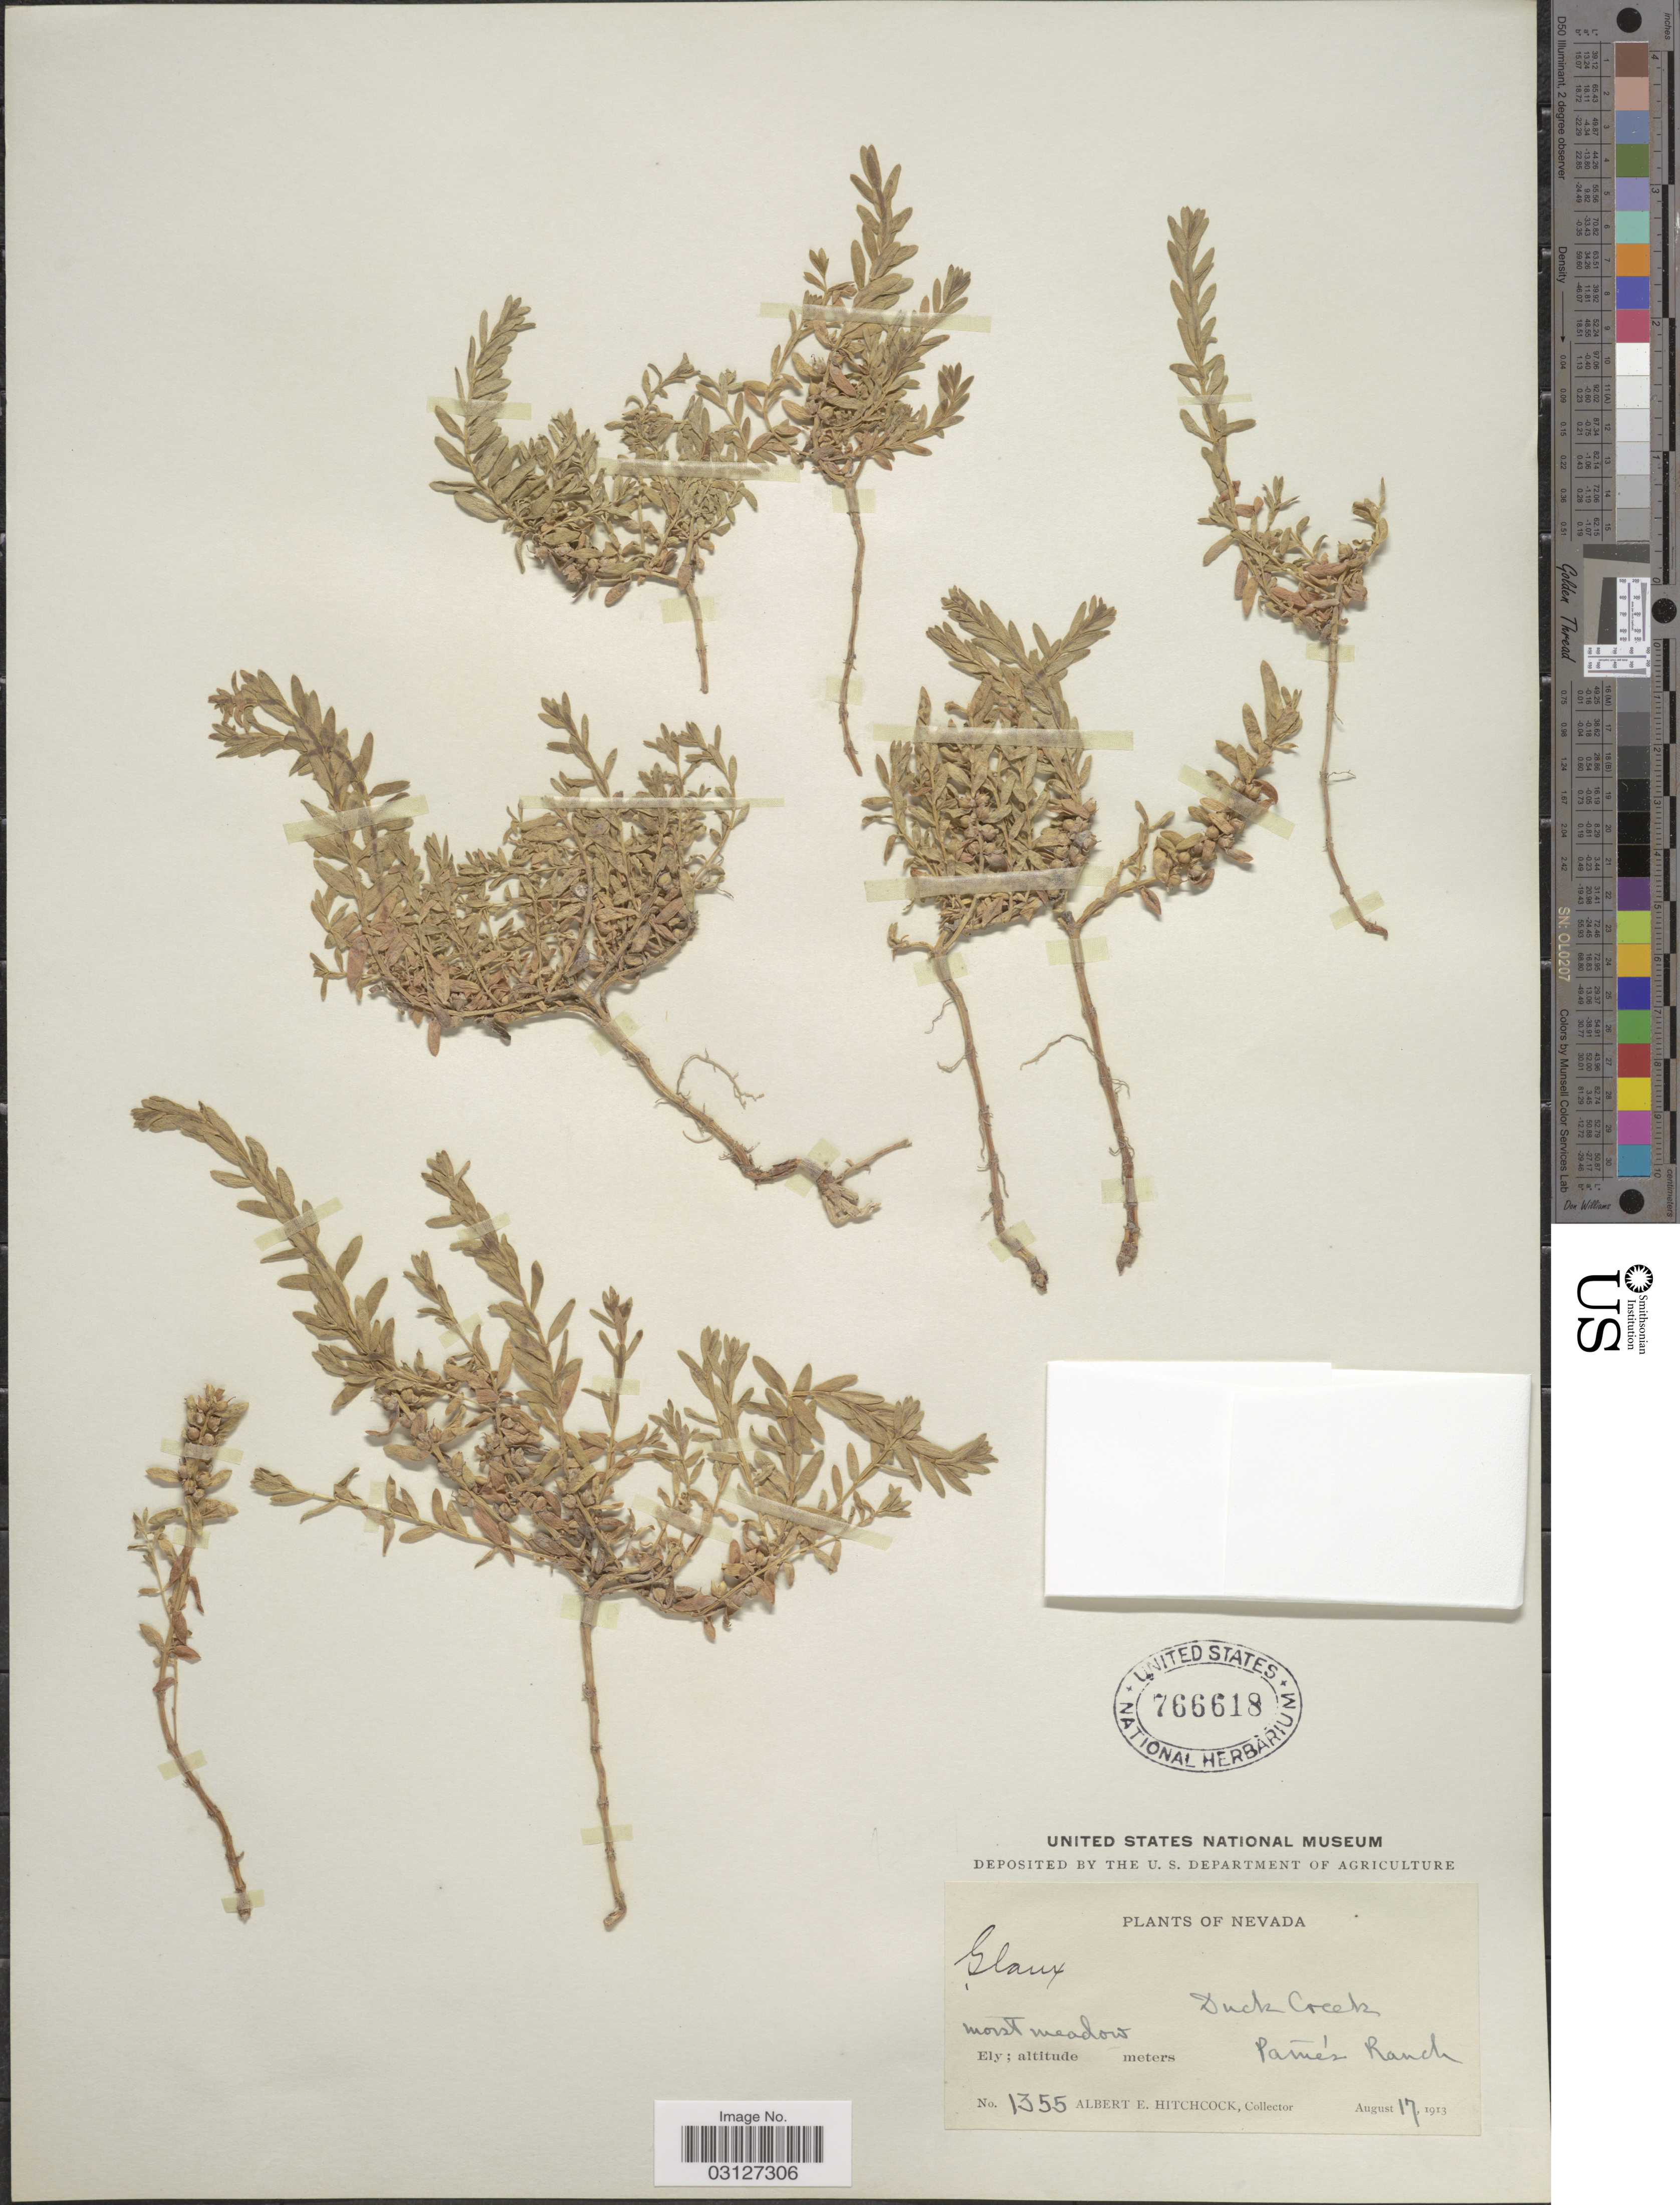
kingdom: Plantae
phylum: Tracheophyta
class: Magnoliopsida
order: Ericales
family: Primulaceae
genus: Glaux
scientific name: Glaux maritima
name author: L.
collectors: A. Hitchcock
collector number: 1355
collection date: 1913-08-17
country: United States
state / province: Nevada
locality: Duck Creek, Paine's Ranch, Ely.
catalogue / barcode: US 766618